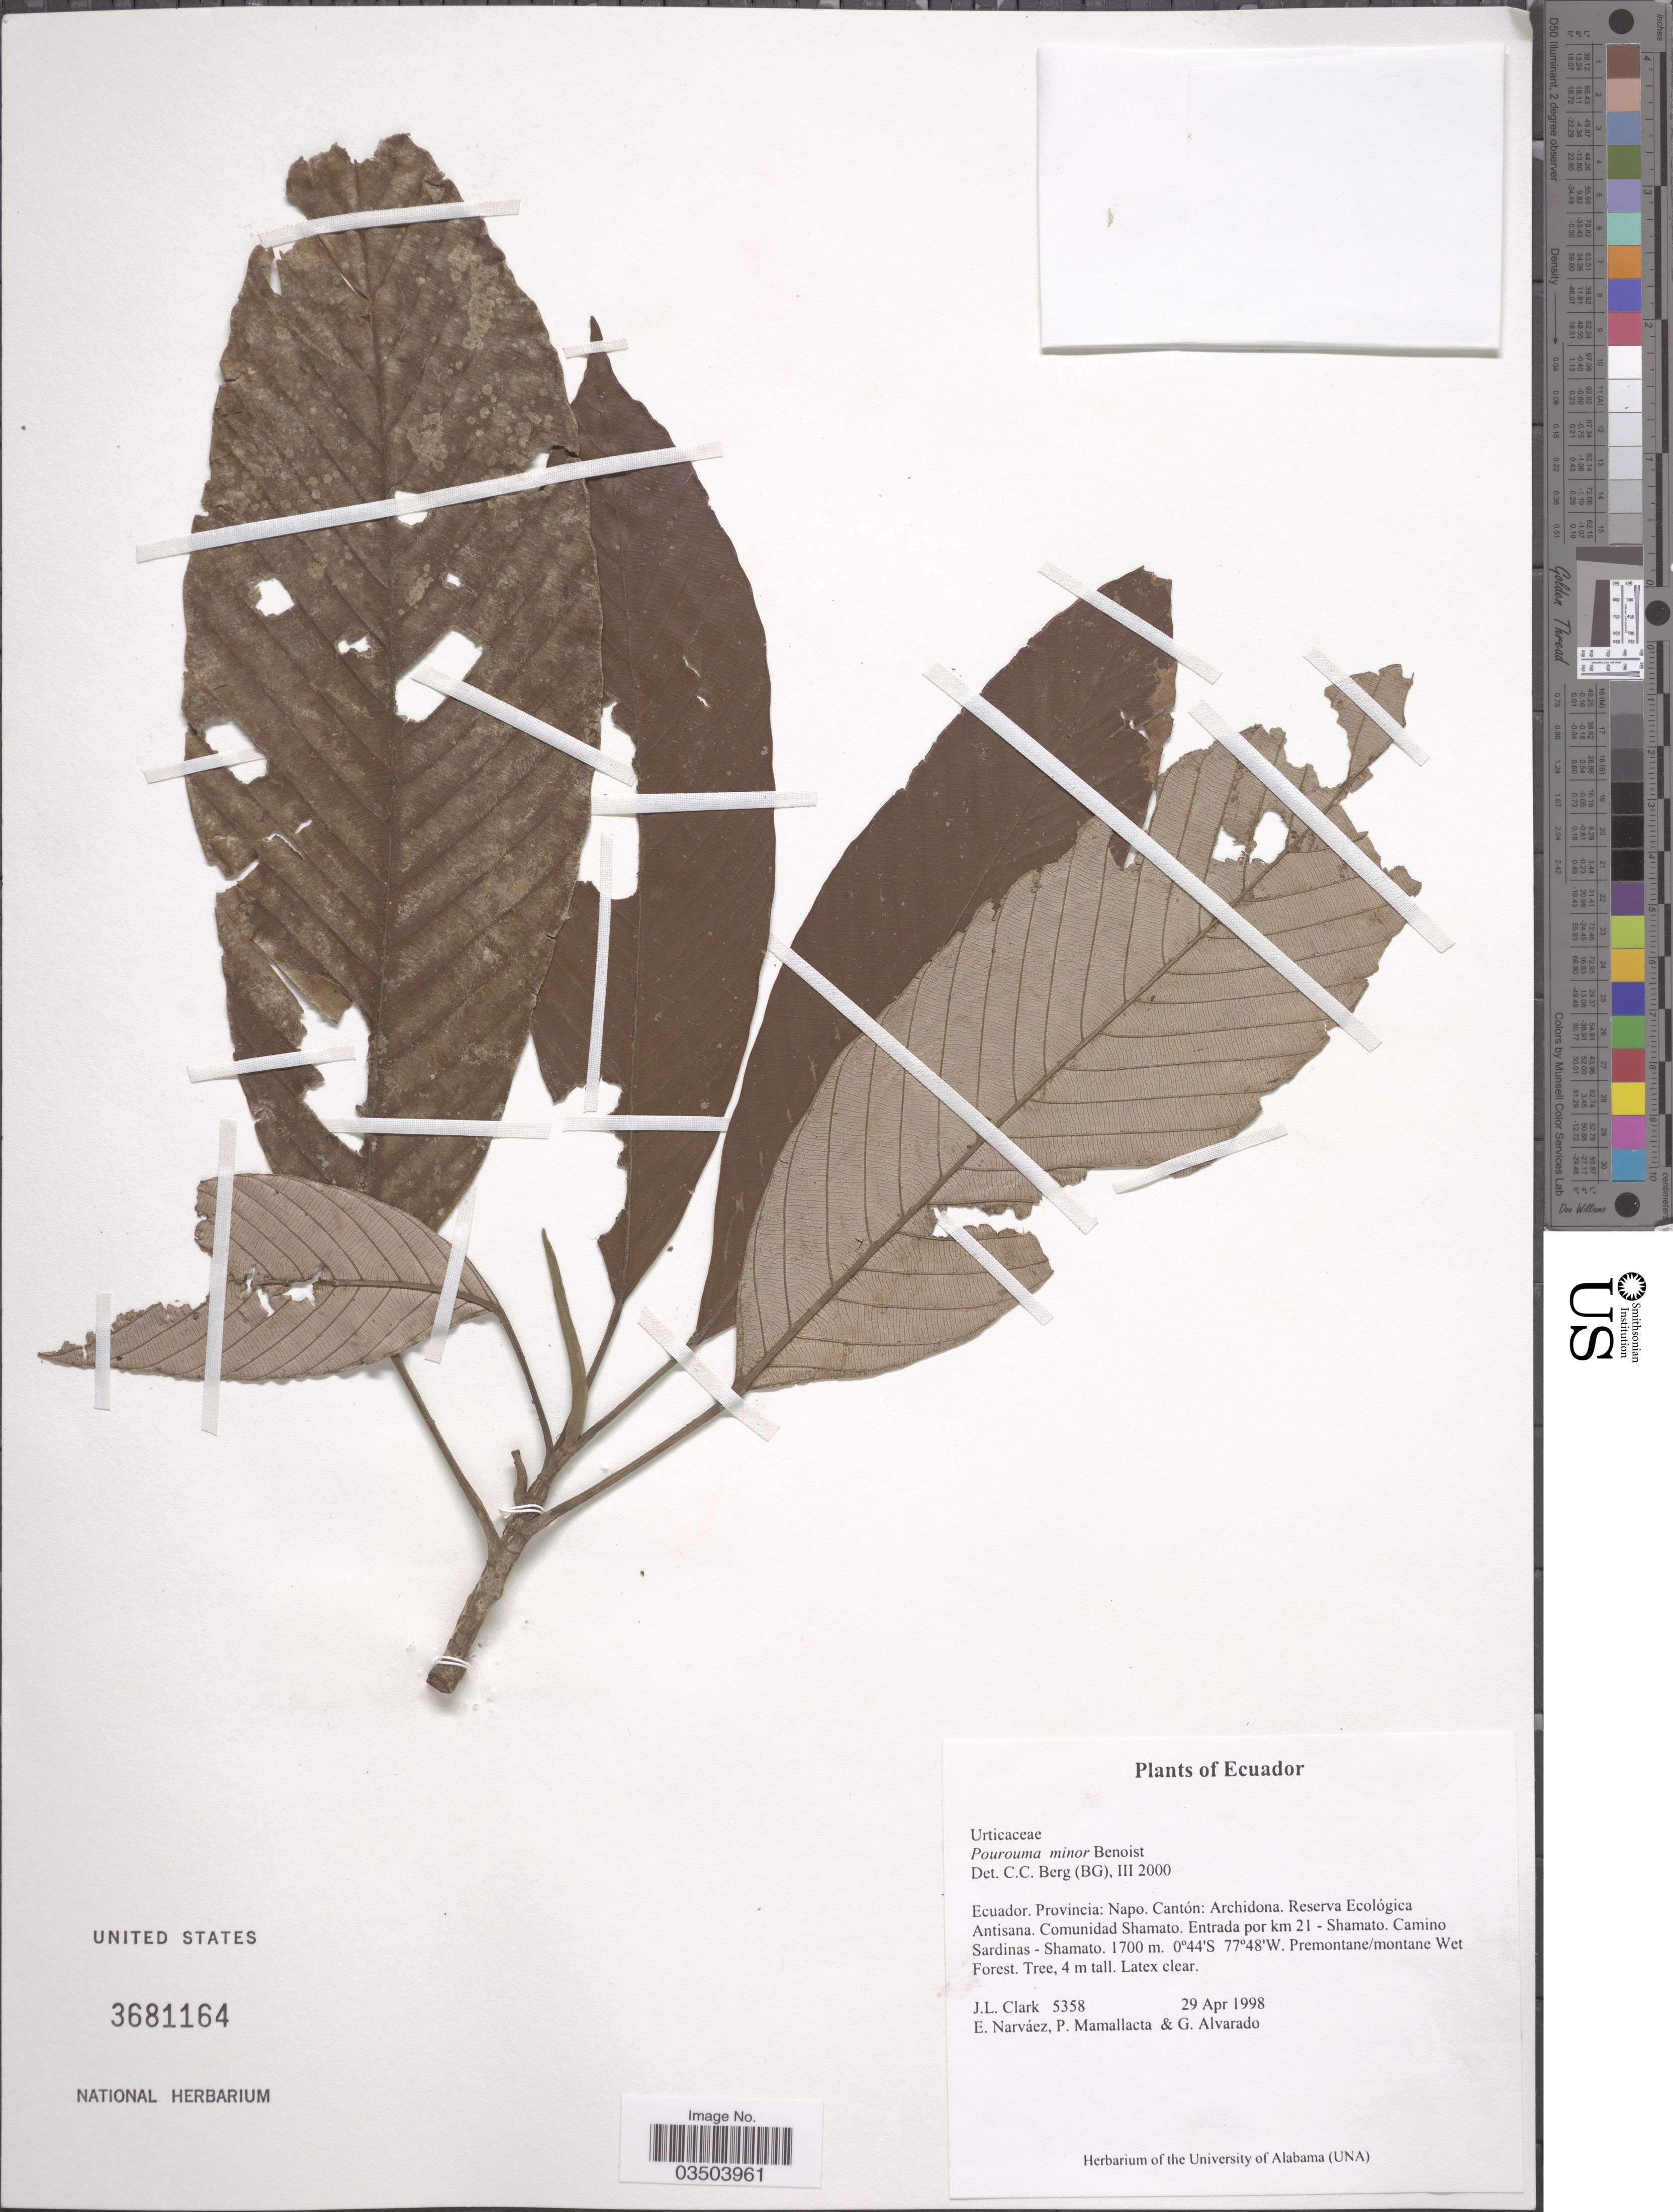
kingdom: Plantae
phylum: Tracheophyta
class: Magnoliopsida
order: Rosales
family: Urticaceae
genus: Pourouma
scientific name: Pourouma minor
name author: Benoist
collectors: J. L. Clark, E. Narváez, P. Mamallacta & G. Alvarado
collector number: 5358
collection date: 1998-04-29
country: Ecuador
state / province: Napo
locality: Cantón: Archidona. Reserva Ecológica Antisana. Comunidad Shamato. Entrada por km 21 - Shamato. Camino Sardinas- shamato.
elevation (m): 1700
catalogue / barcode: US 3681164